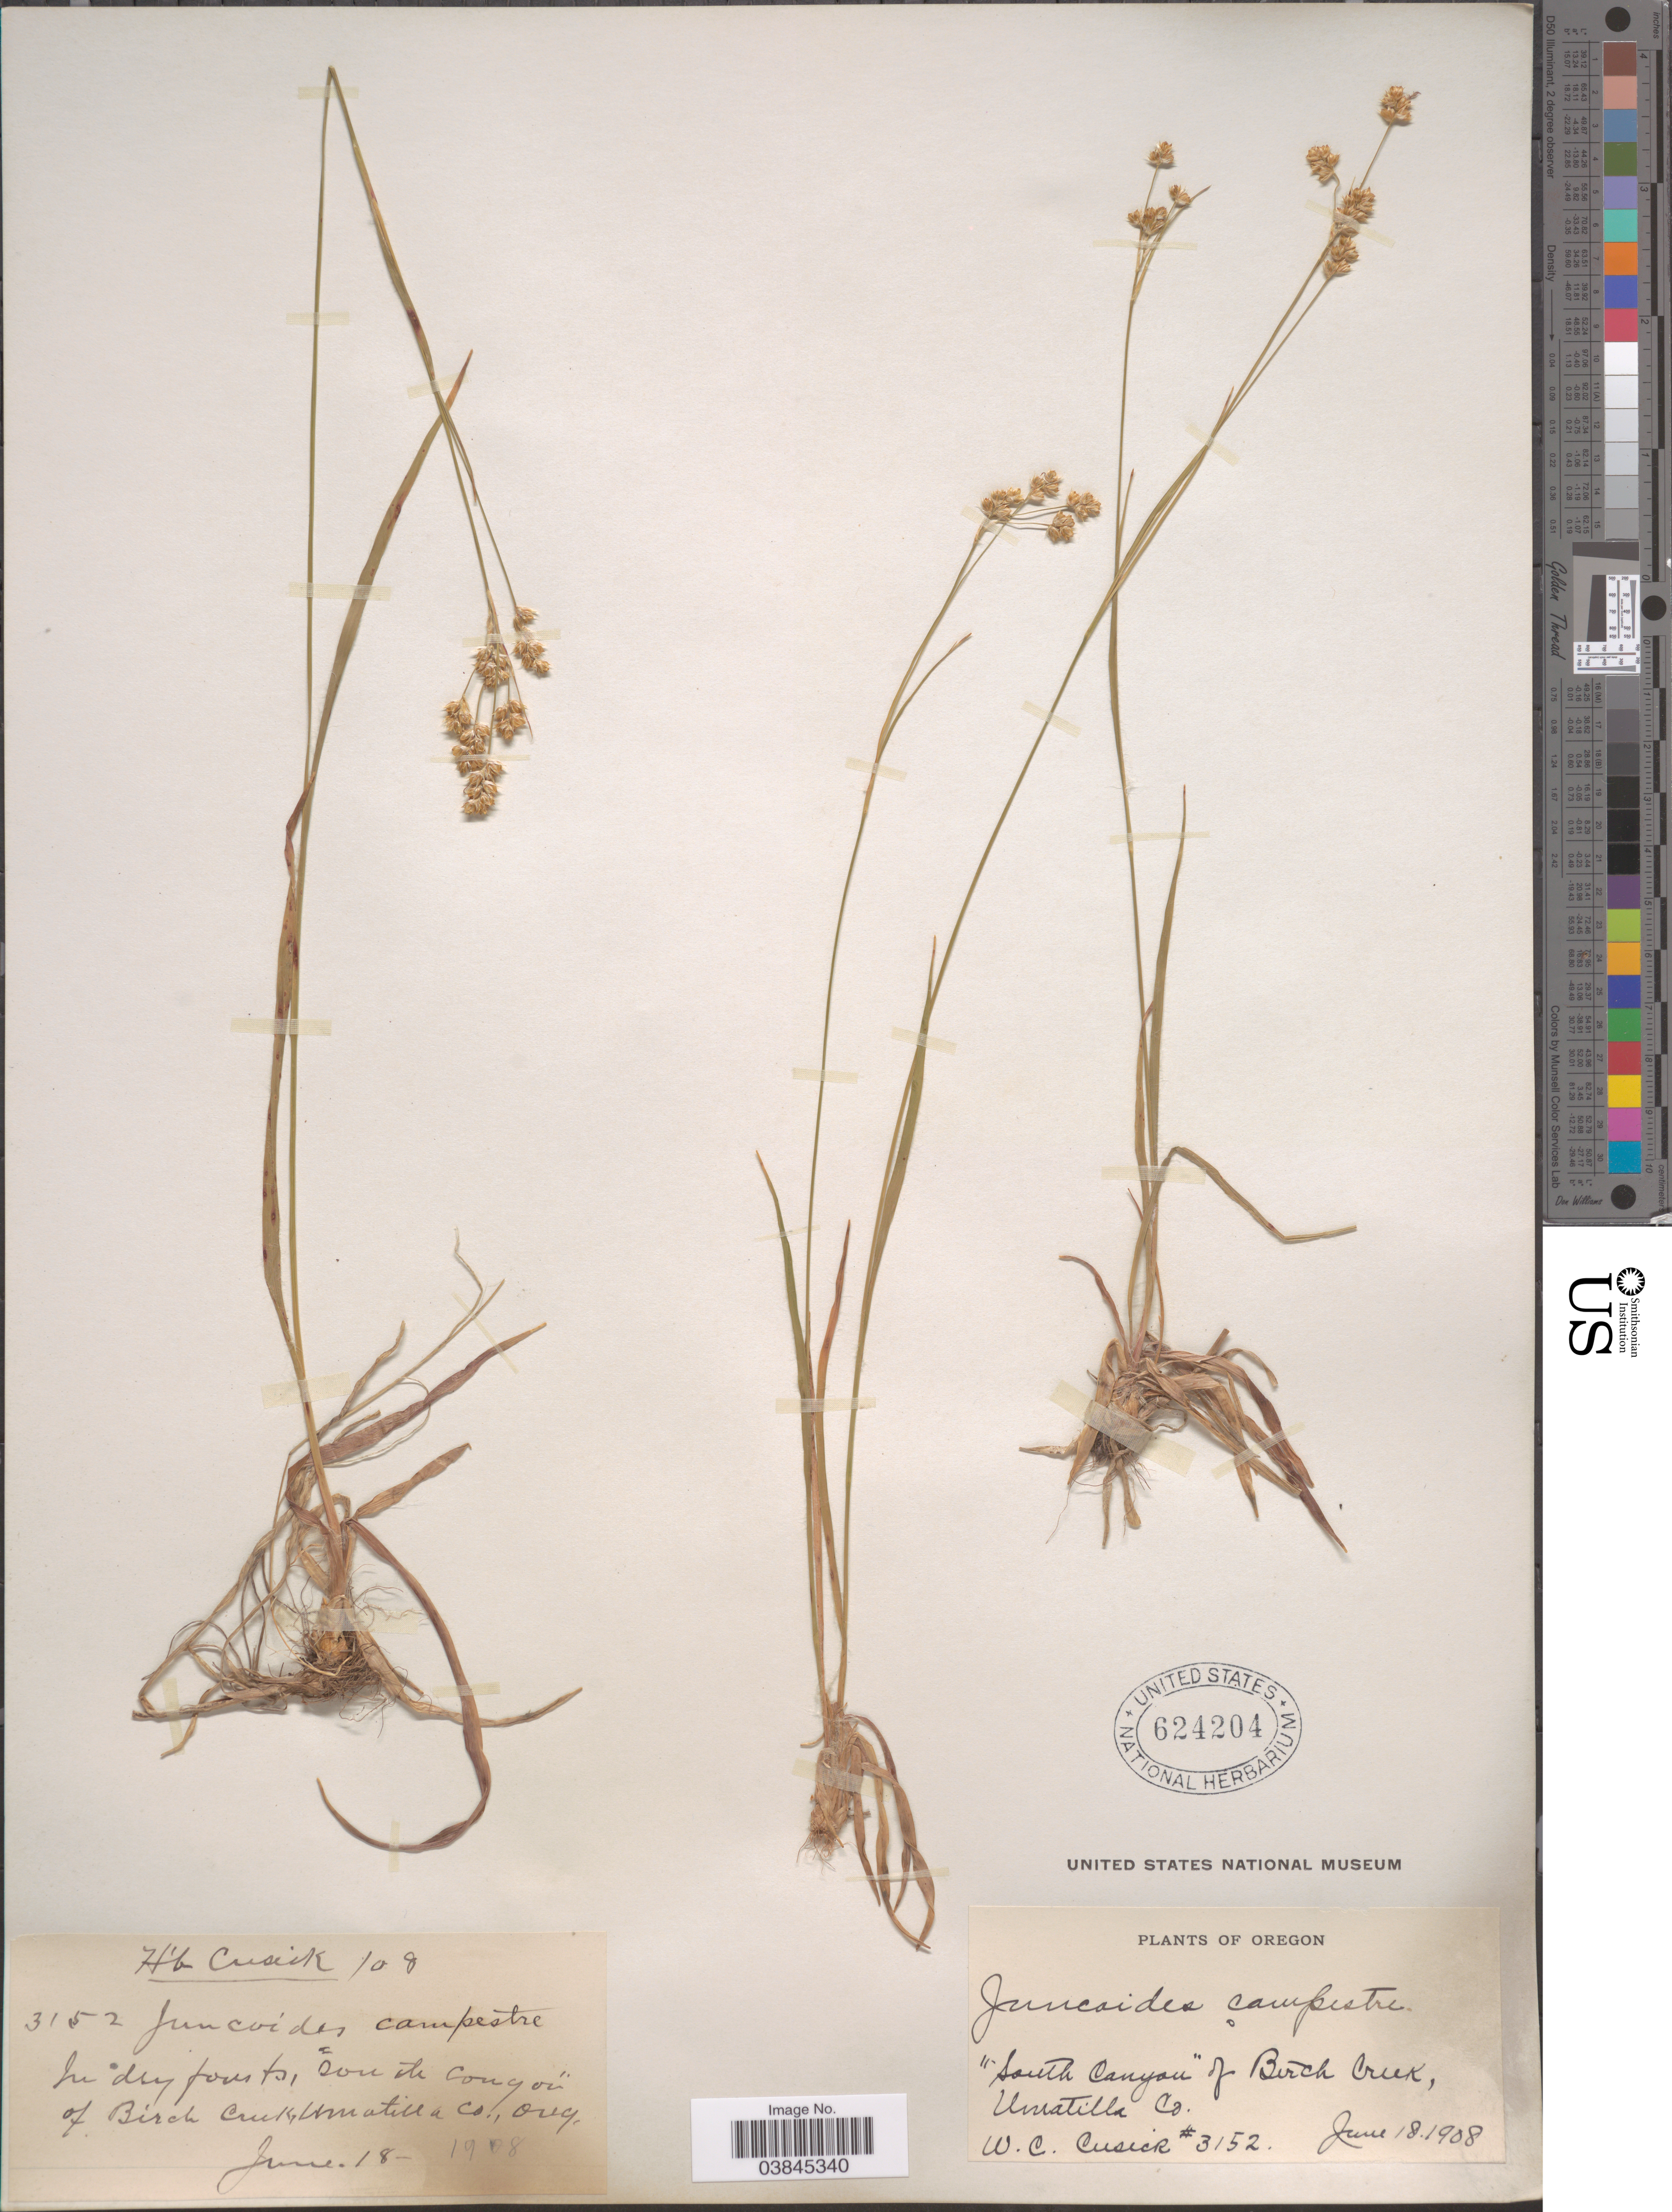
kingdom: Plantae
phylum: Tracheophyta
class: Liliopsida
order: Poales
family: Juncaceae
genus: Luzula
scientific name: Luzula campestris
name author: (L.) DC.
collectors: W. C. Cusick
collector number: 3152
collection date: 1908-06-18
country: United States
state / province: Oregon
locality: South Canyon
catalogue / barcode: US 624204